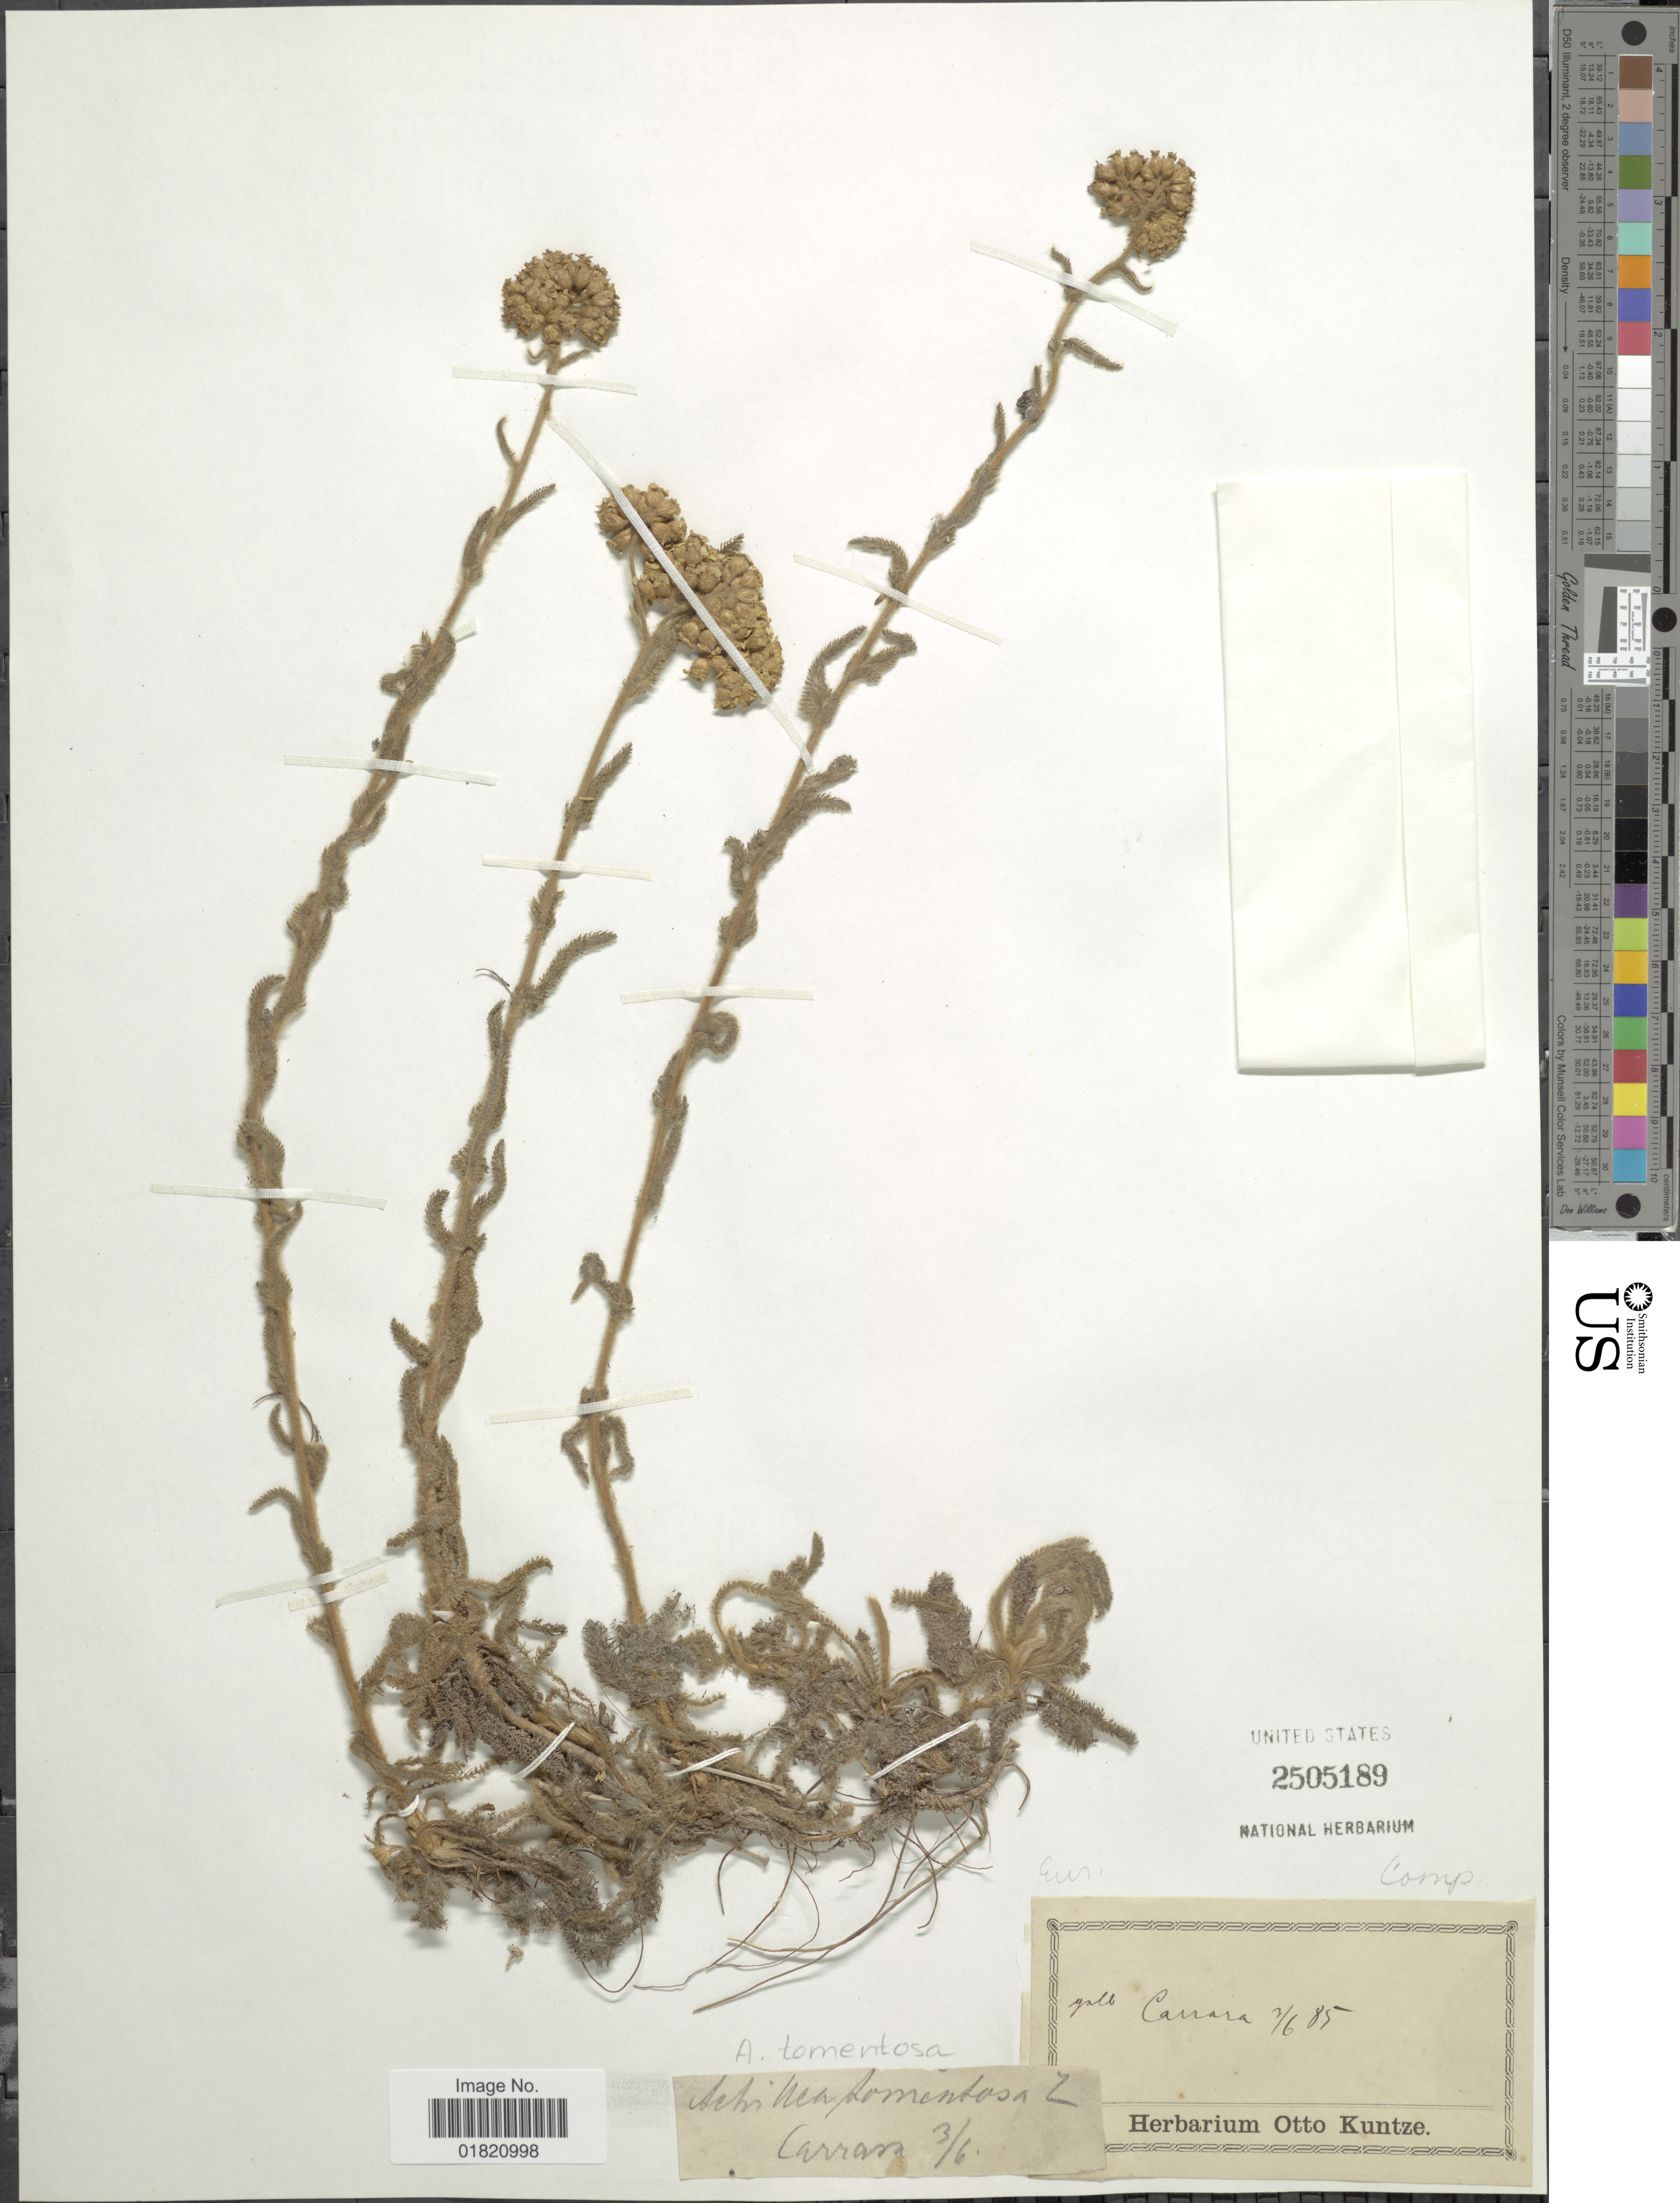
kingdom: Plantae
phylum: Tracheophyta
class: Magnoliopsida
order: Asterales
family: Asteraceae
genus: Achillea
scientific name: Achillea tomentosa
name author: L.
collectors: ex herb. Otto Kuntze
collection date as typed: Transcribed d/m/y: 3/6/85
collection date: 1885-06-03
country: Italy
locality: Carrara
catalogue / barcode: US 2505189